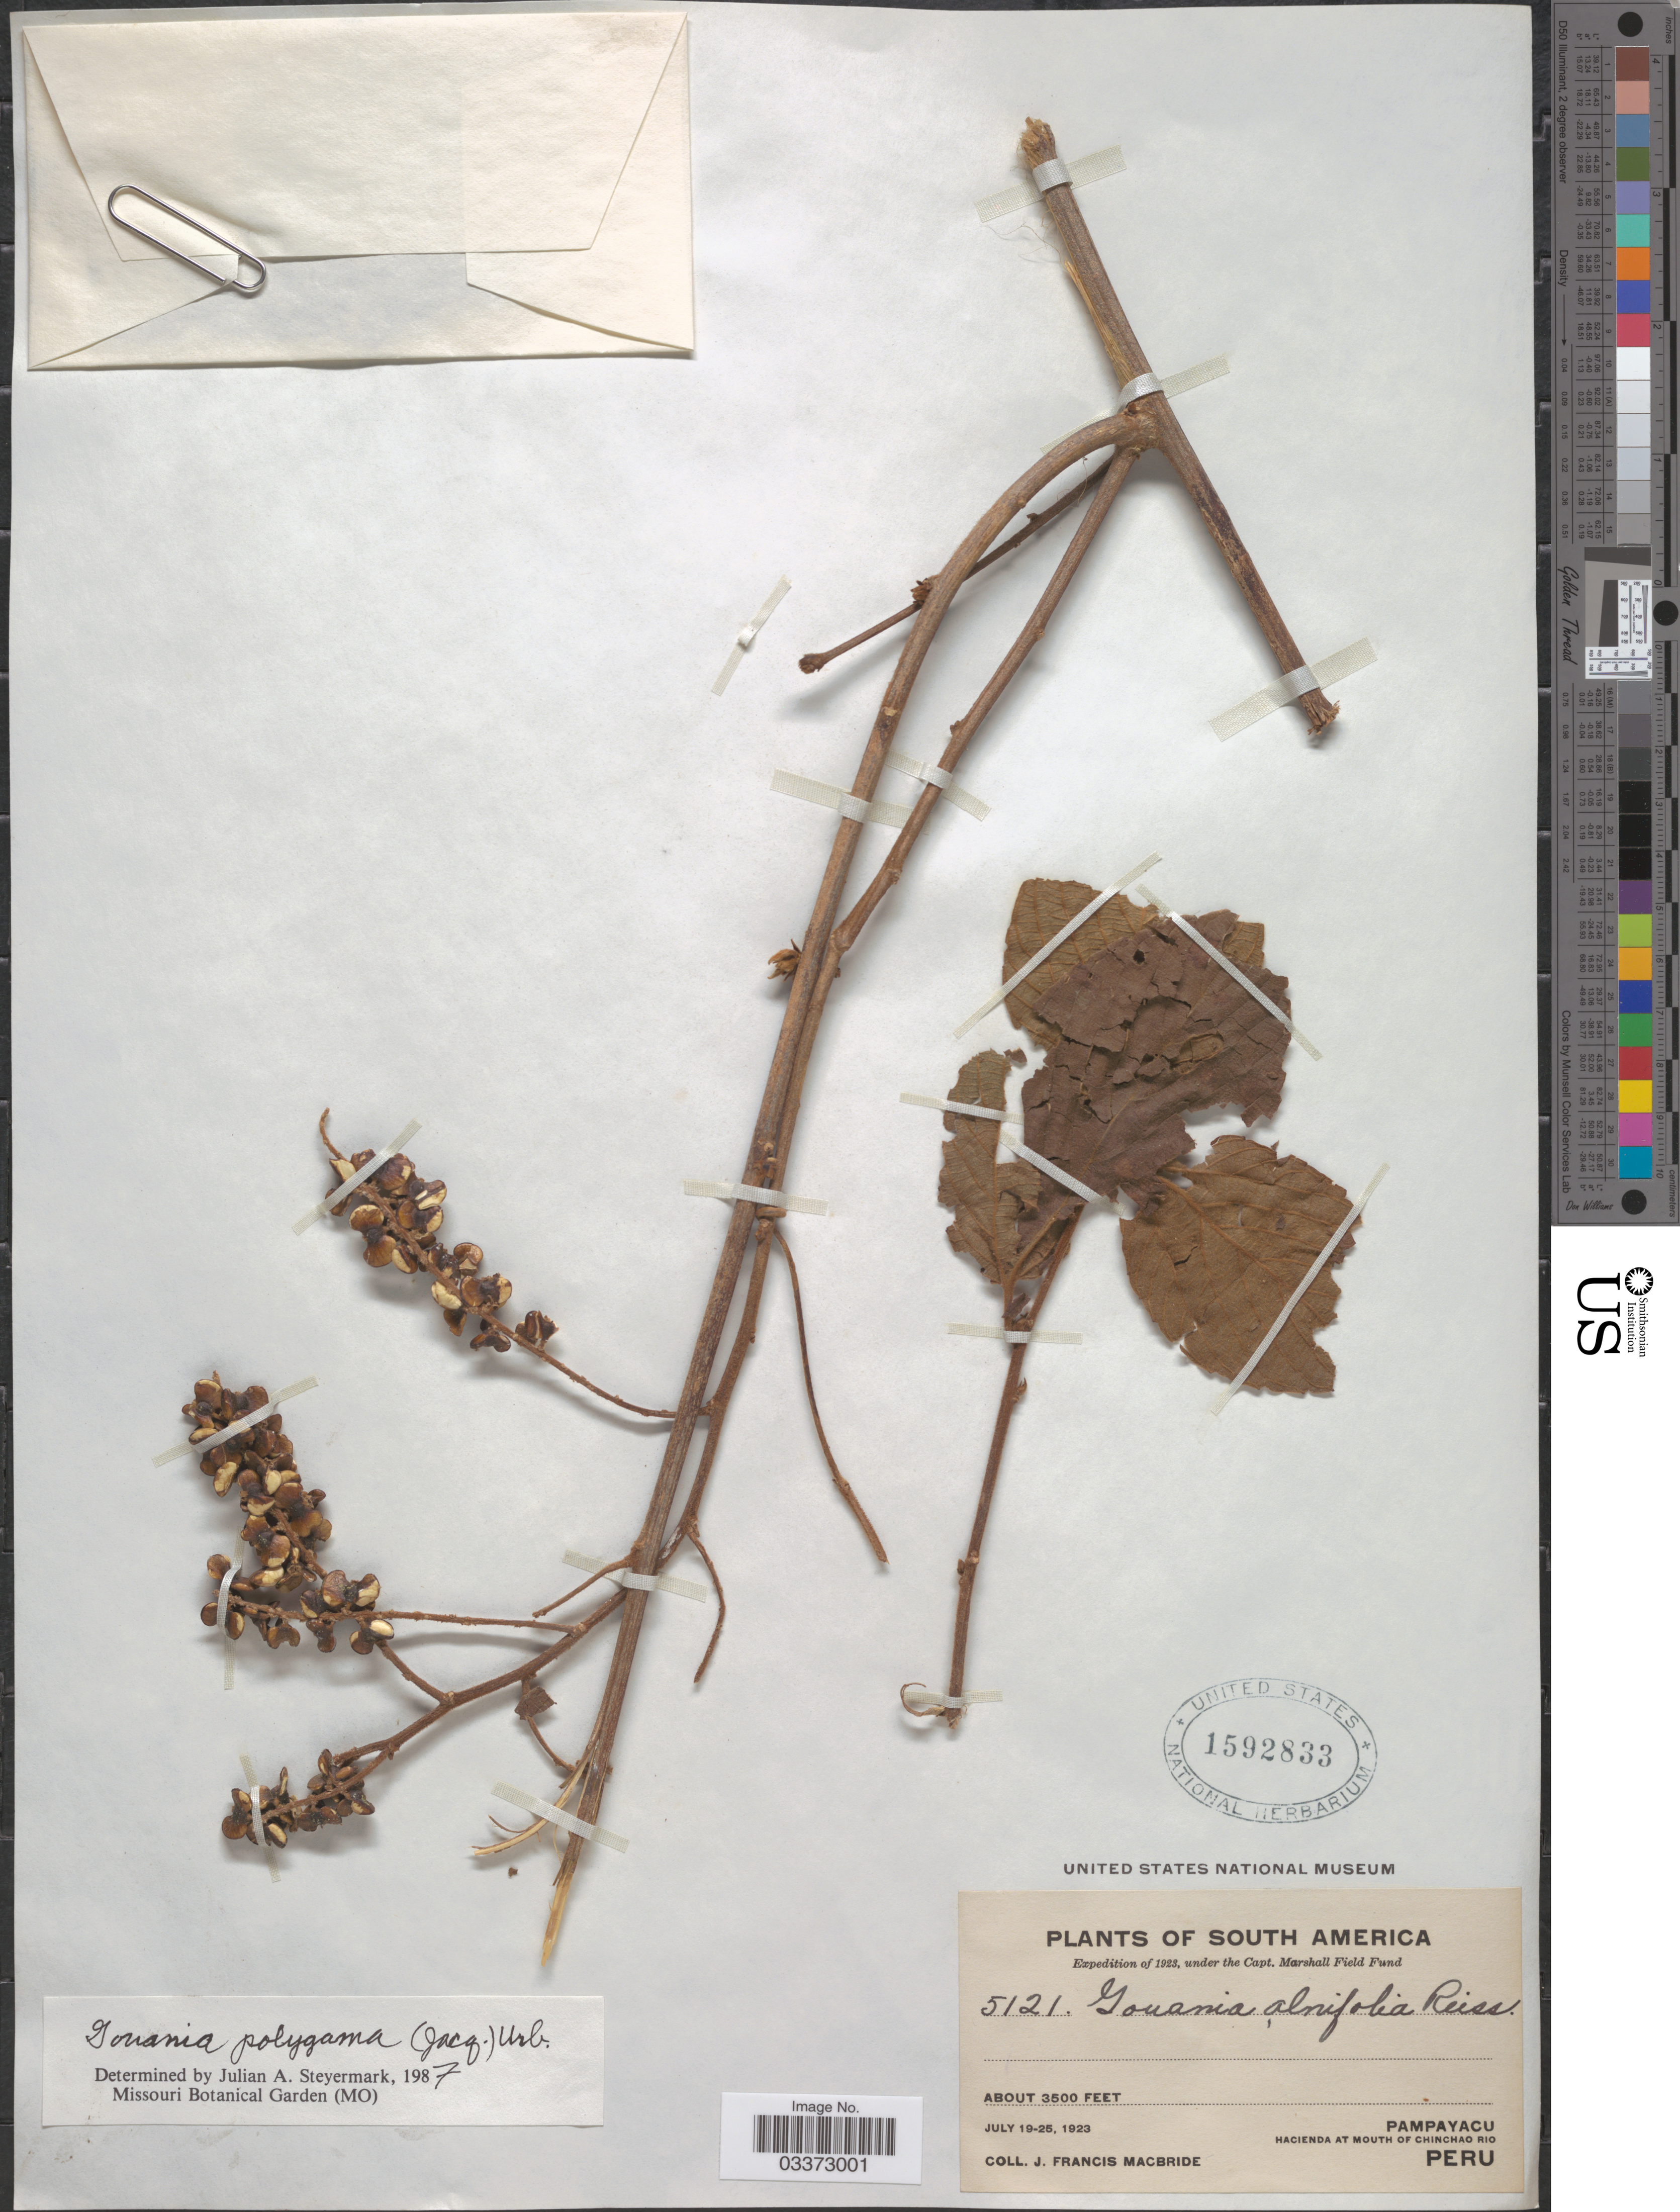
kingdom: Plantae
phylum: Tracheophyta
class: Magnoliopsida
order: Rosales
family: Rhamnaceae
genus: Gouania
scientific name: Gouania polygama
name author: (Jacq.) Urb.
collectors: J. F. Macbride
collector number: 5121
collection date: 1923-07-19/1923-07-25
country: Peru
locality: Pampayacu. Hacienda at mouth of Chinchao Rio.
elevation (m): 1067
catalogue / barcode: US 1592833